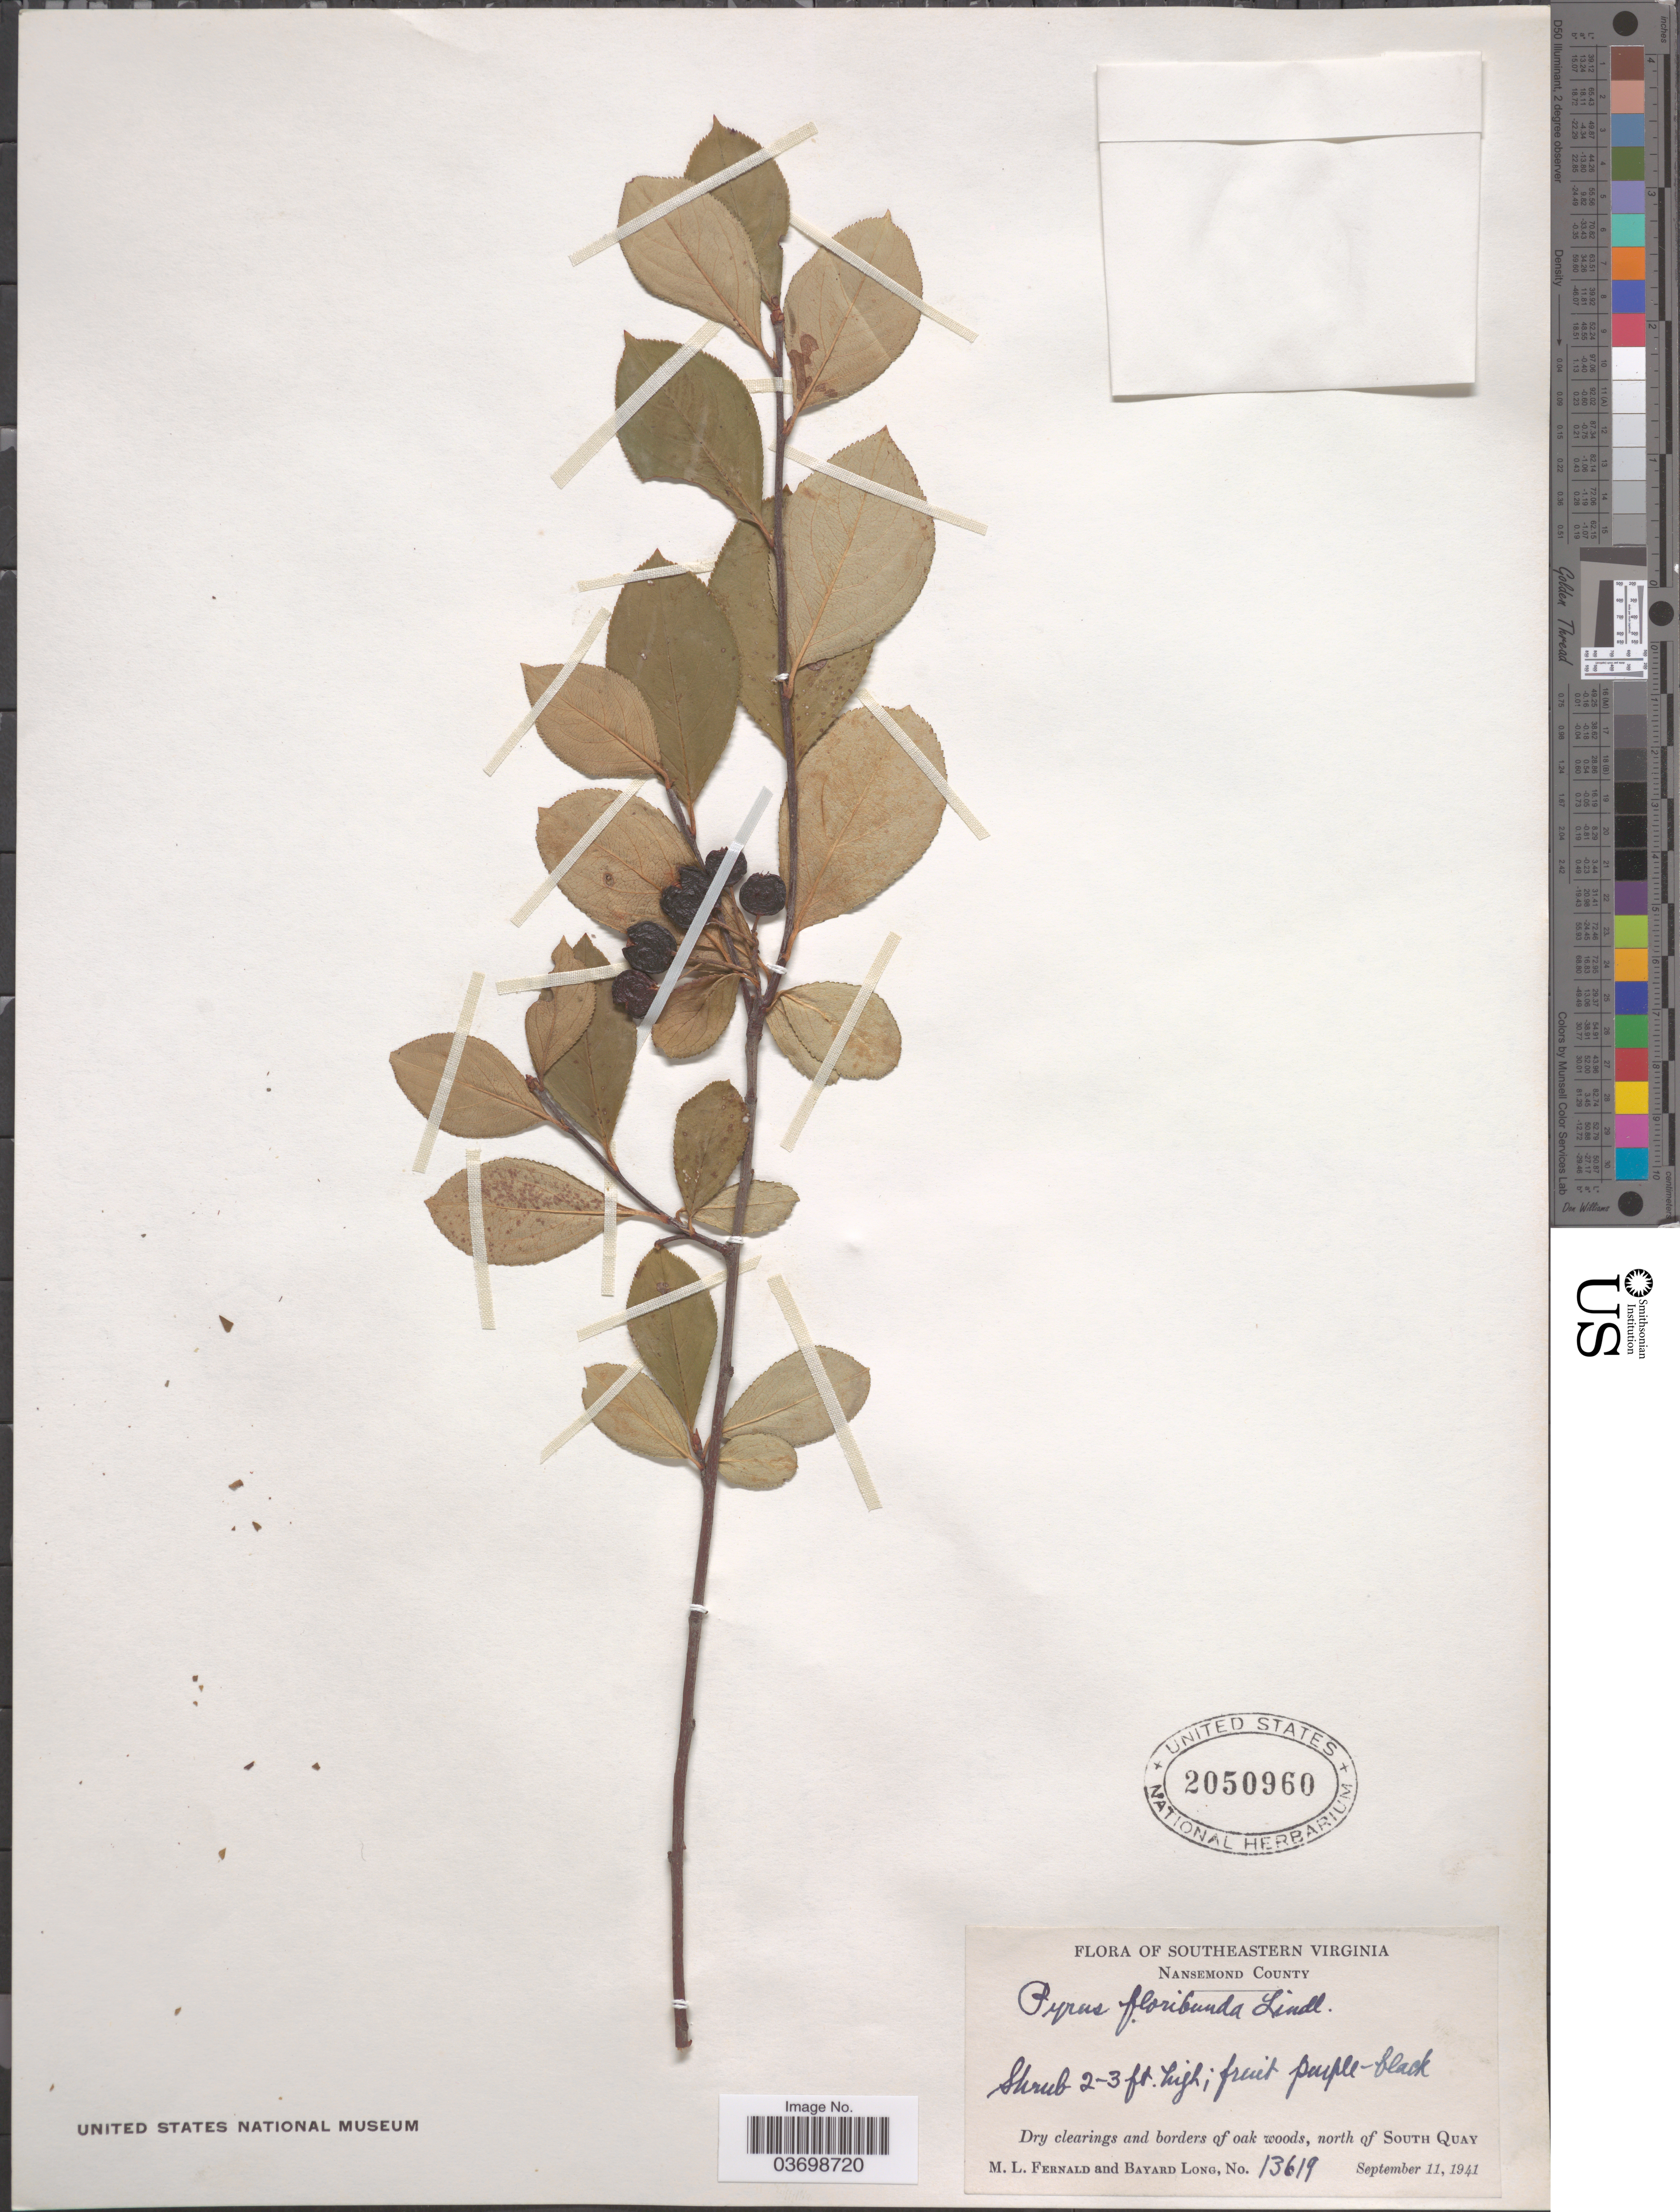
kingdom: Plantae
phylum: Tracheophyta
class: Magnoliopsida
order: Rosales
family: Rosaceae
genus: Aronia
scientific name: Aronia x prunifolia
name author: (Marshall) Rehder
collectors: M. L. Fernald & B. Long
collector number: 13619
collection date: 1941-09-11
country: United States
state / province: Virginia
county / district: City of Suffolk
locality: Southeastern Virginia. Nansemond County. North of South Quay.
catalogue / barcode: US 2050960